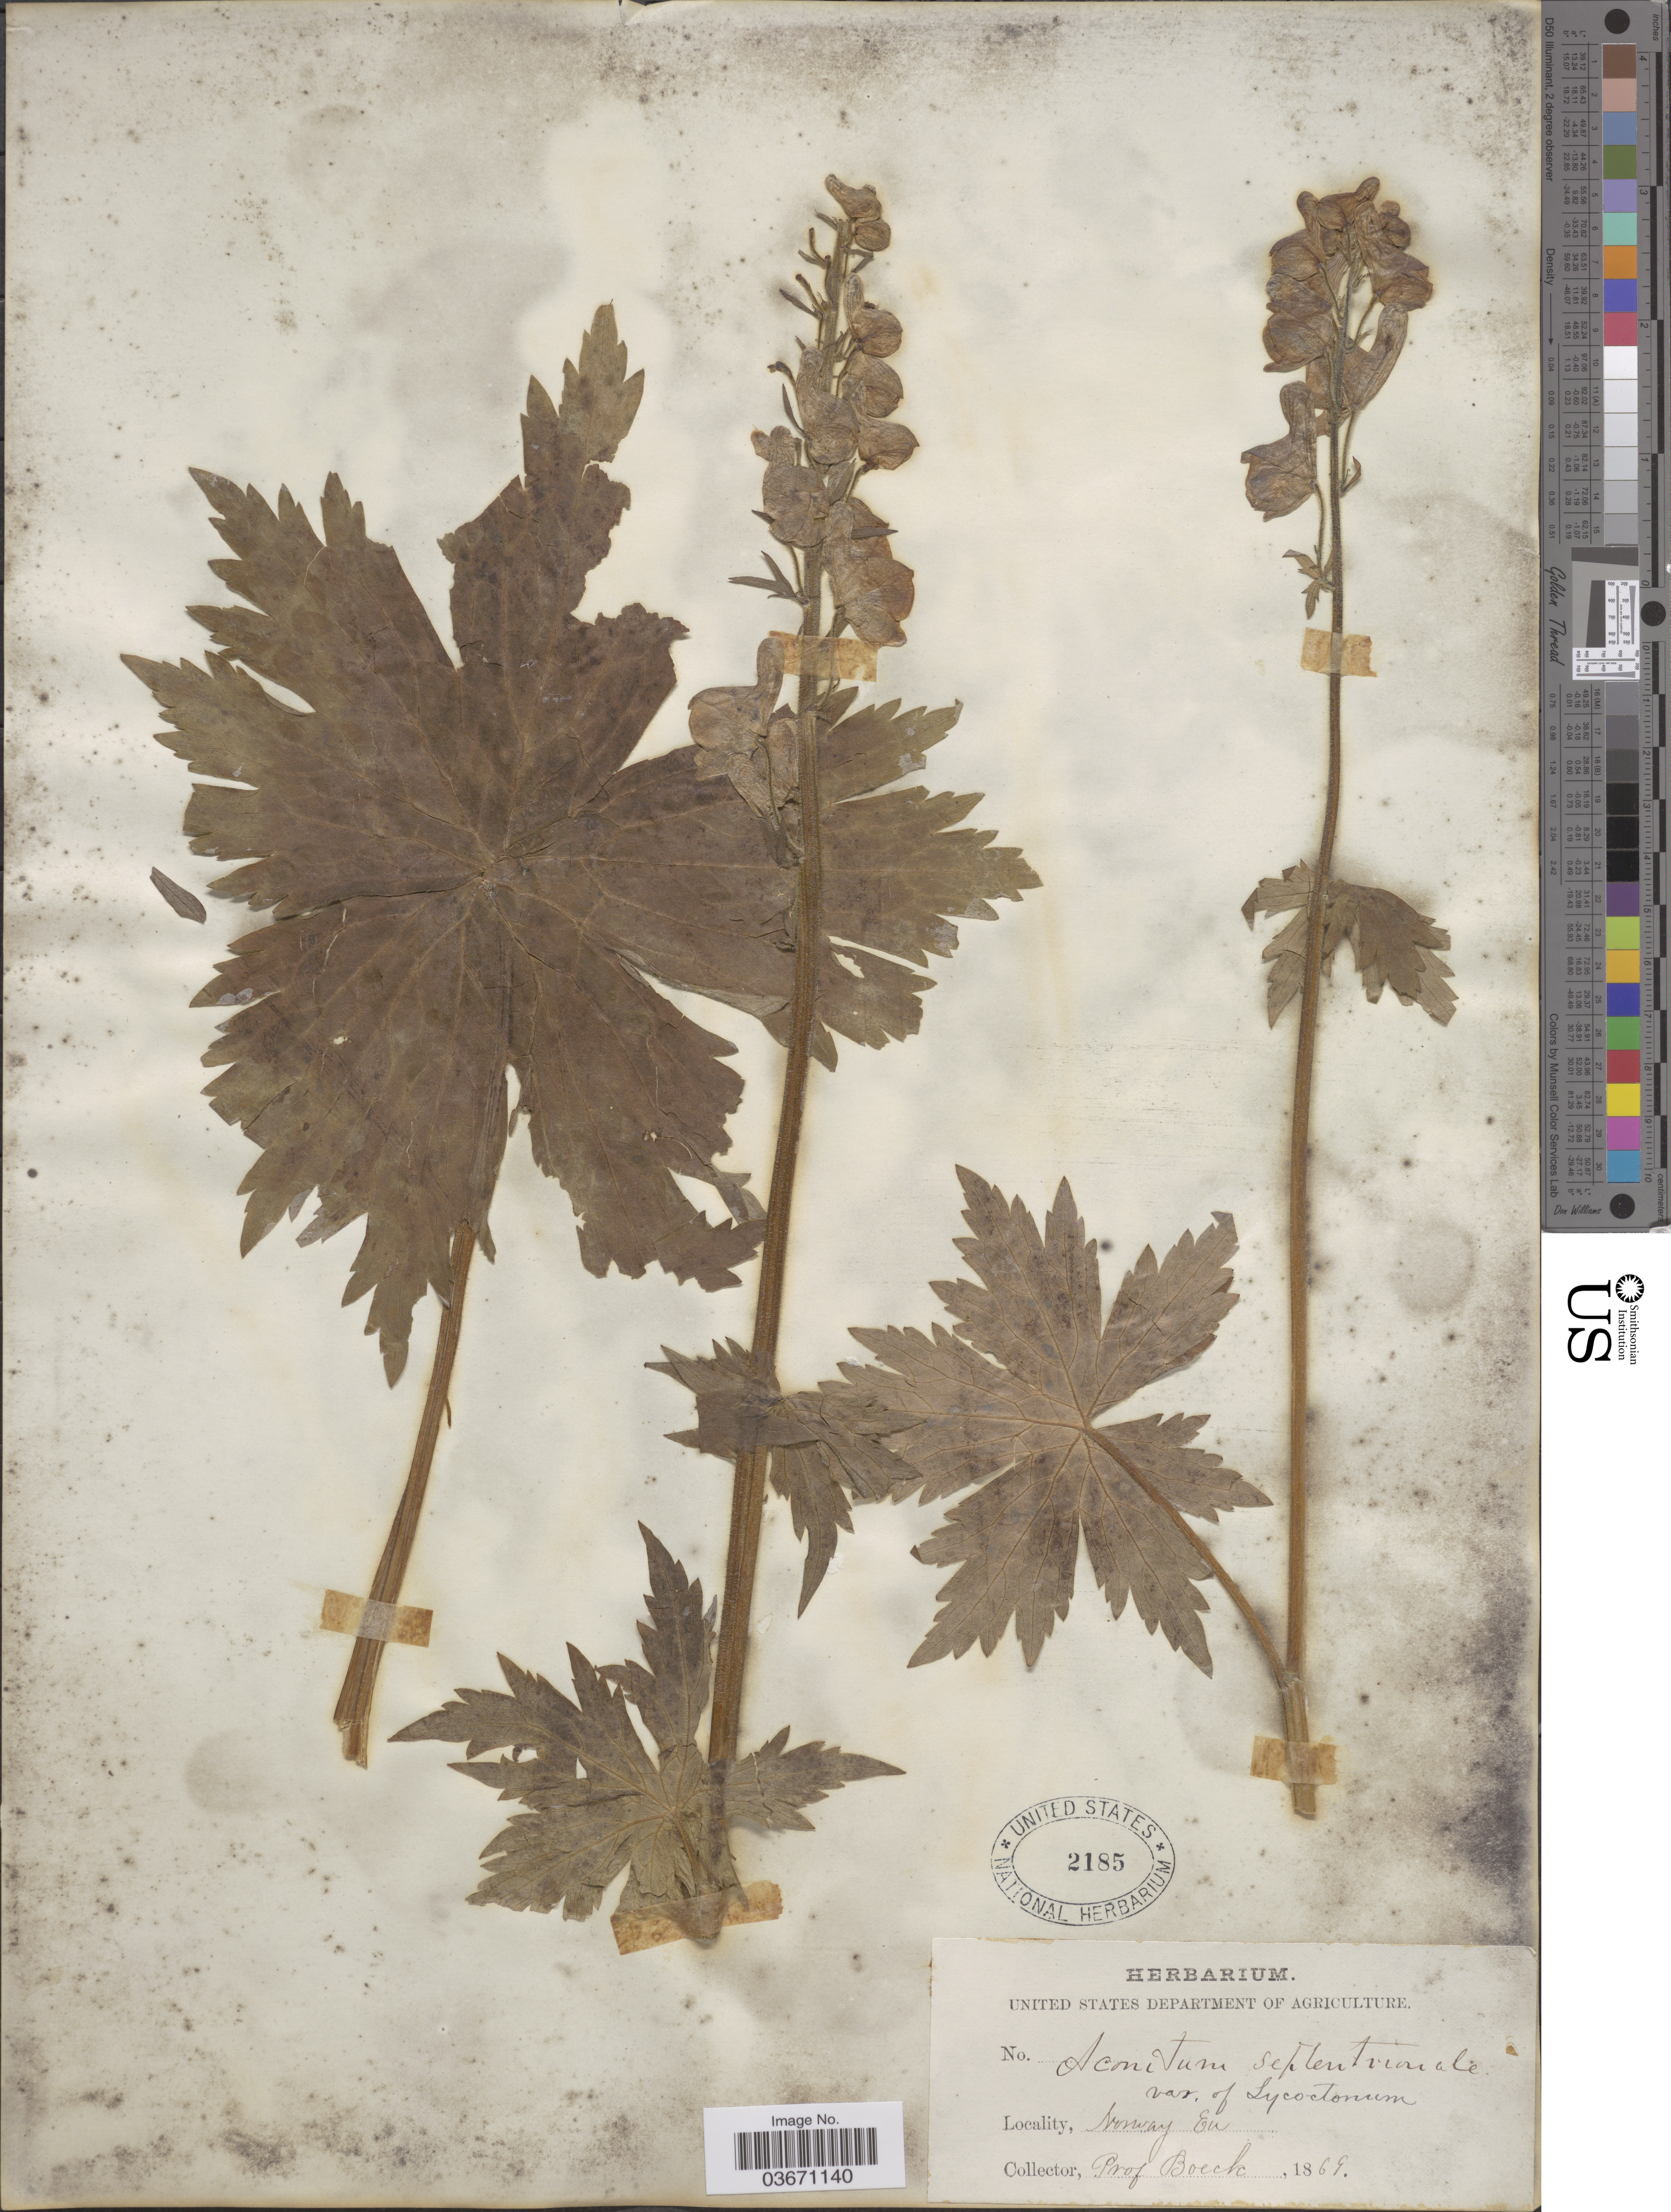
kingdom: Plantae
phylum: Tracheophyta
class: Magnoliopsida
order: Ranunculales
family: Ranunculaceae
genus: Aconitum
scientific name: Aconitum septentrionale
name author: Koelle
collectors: Boeck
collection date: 1869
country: Norway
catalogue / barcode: US 2185